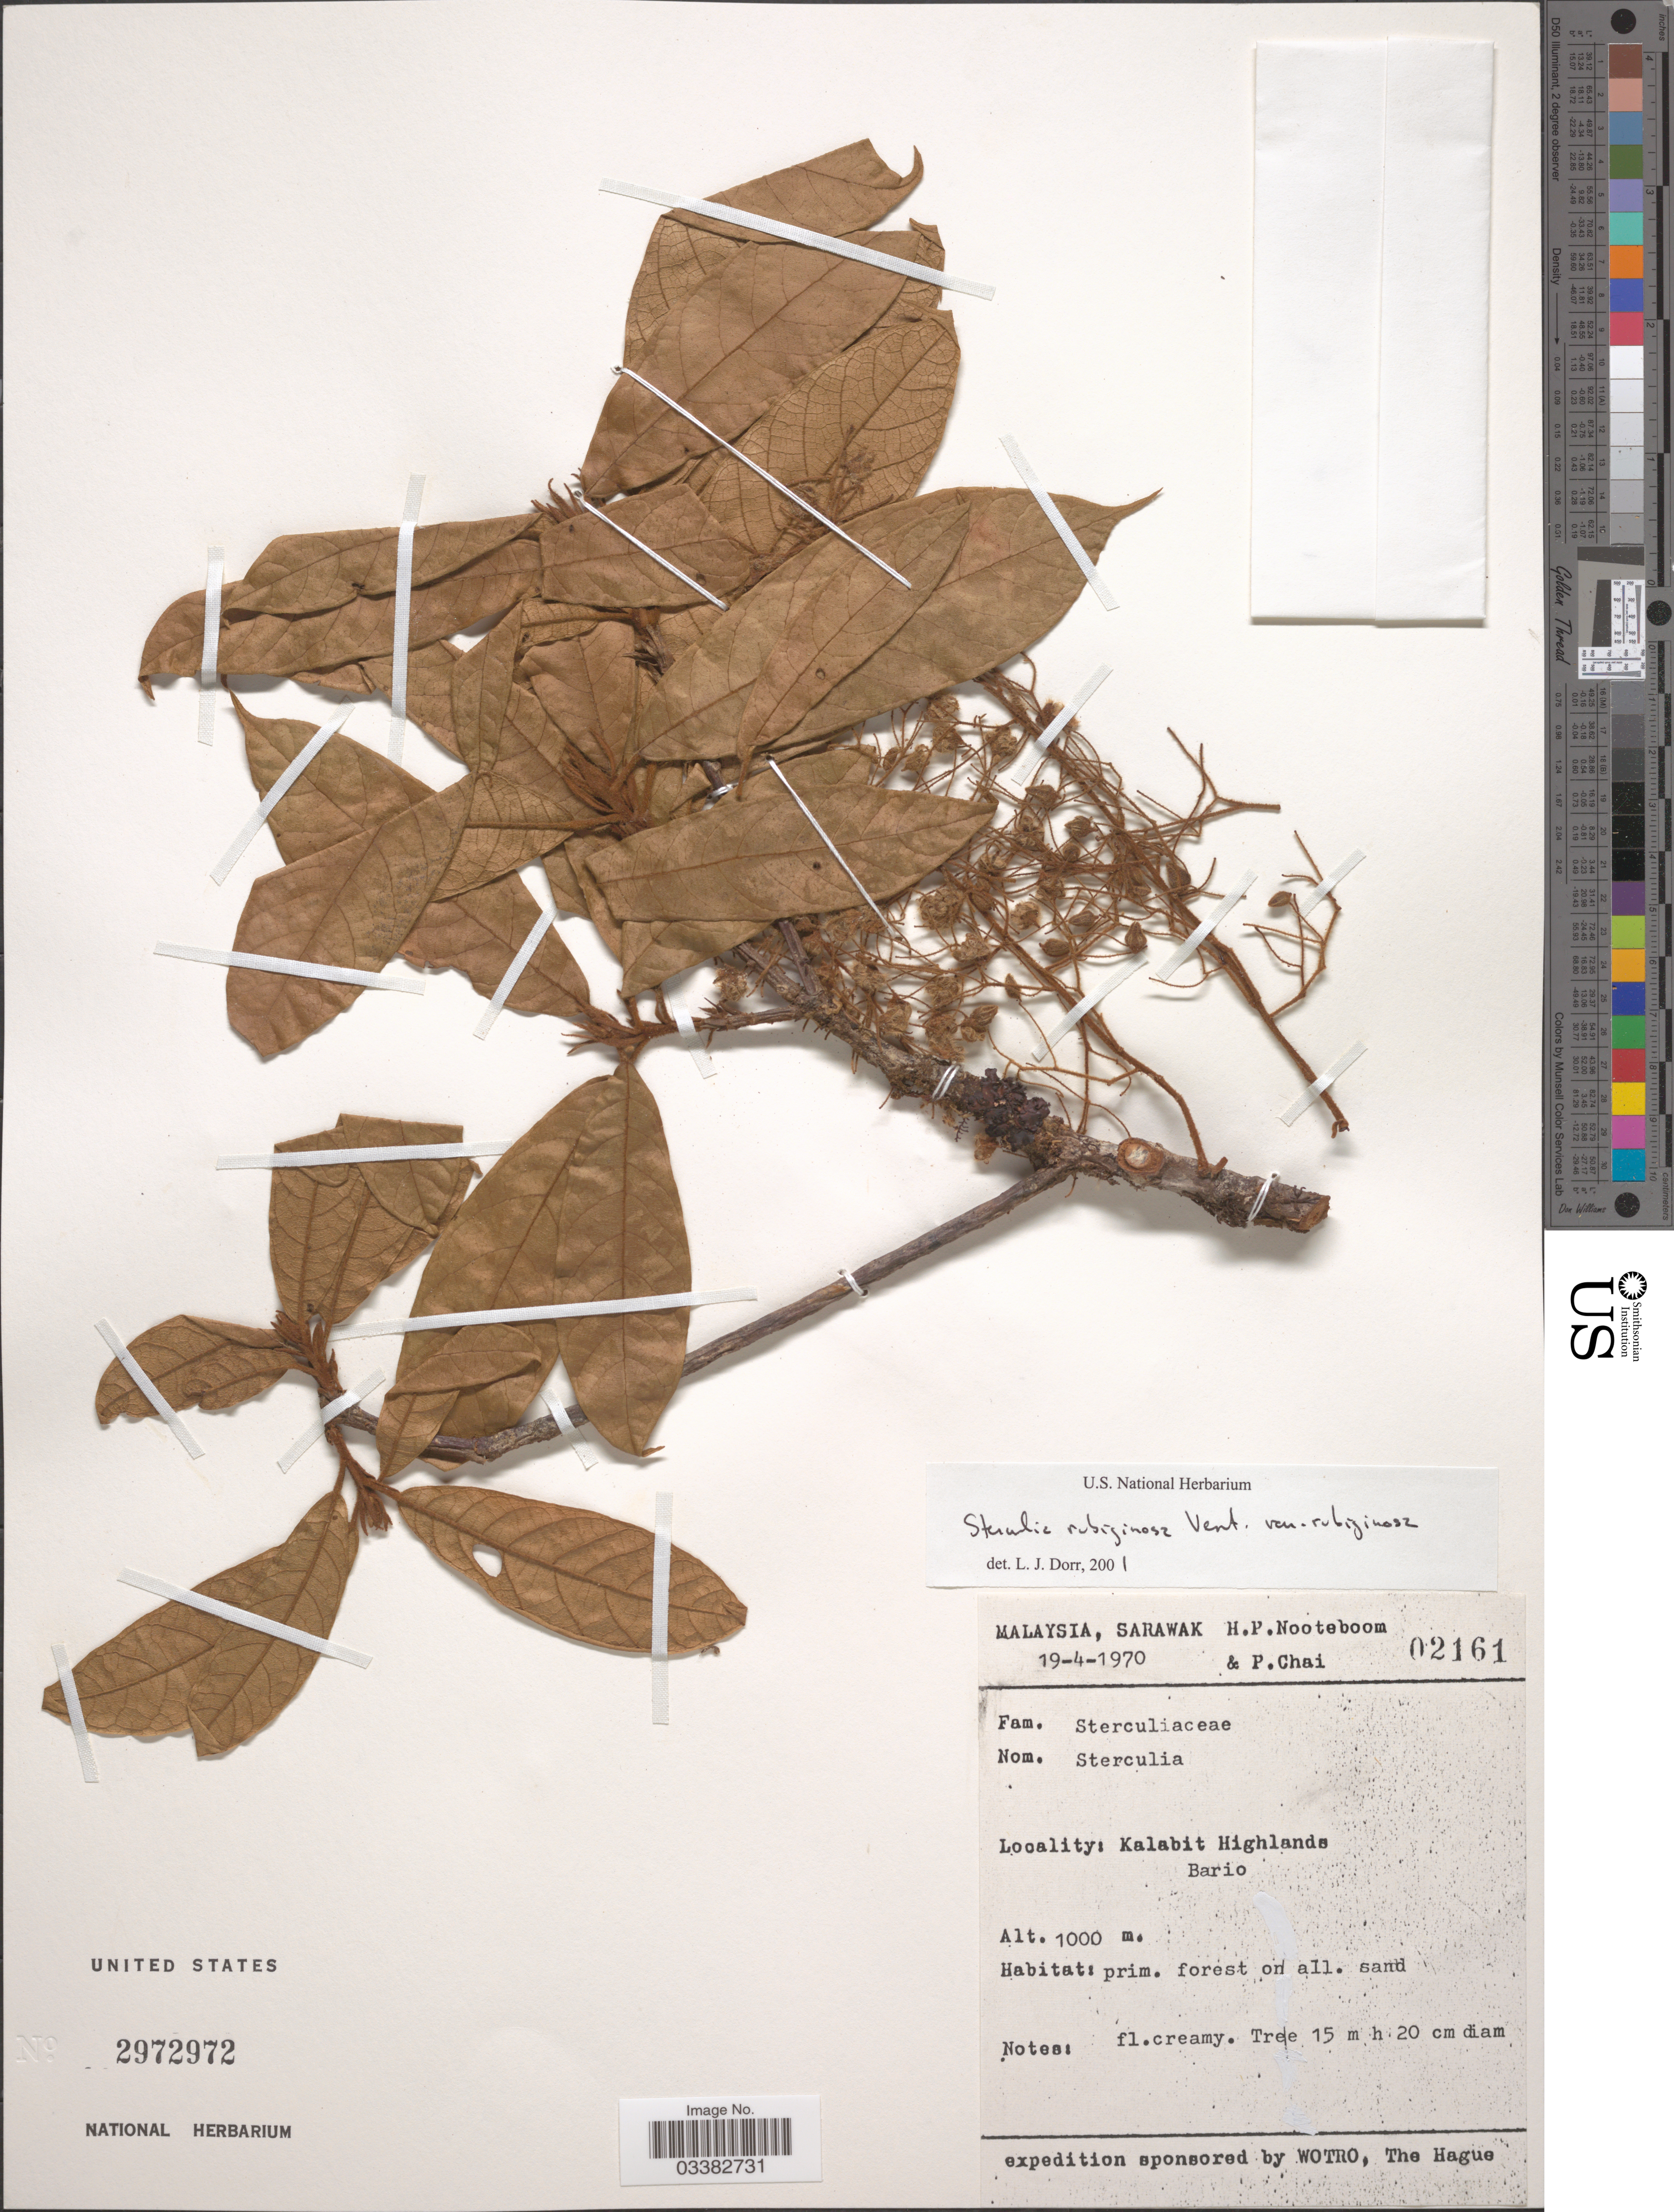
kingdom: Plantae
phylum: Tracheophyta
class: Magnoliopsida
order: Malvales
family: Malvaceae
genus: Sterculia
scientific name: Sterculia rubiginosa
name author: Vent.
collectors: H. P. Nooteboom & P. Chai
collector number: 02161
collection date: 1970-04-19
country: Malaysia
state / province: Sarawak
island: Borneo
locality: Kalabit Highlands Bario.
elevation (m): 1000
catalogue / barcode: US 2972972